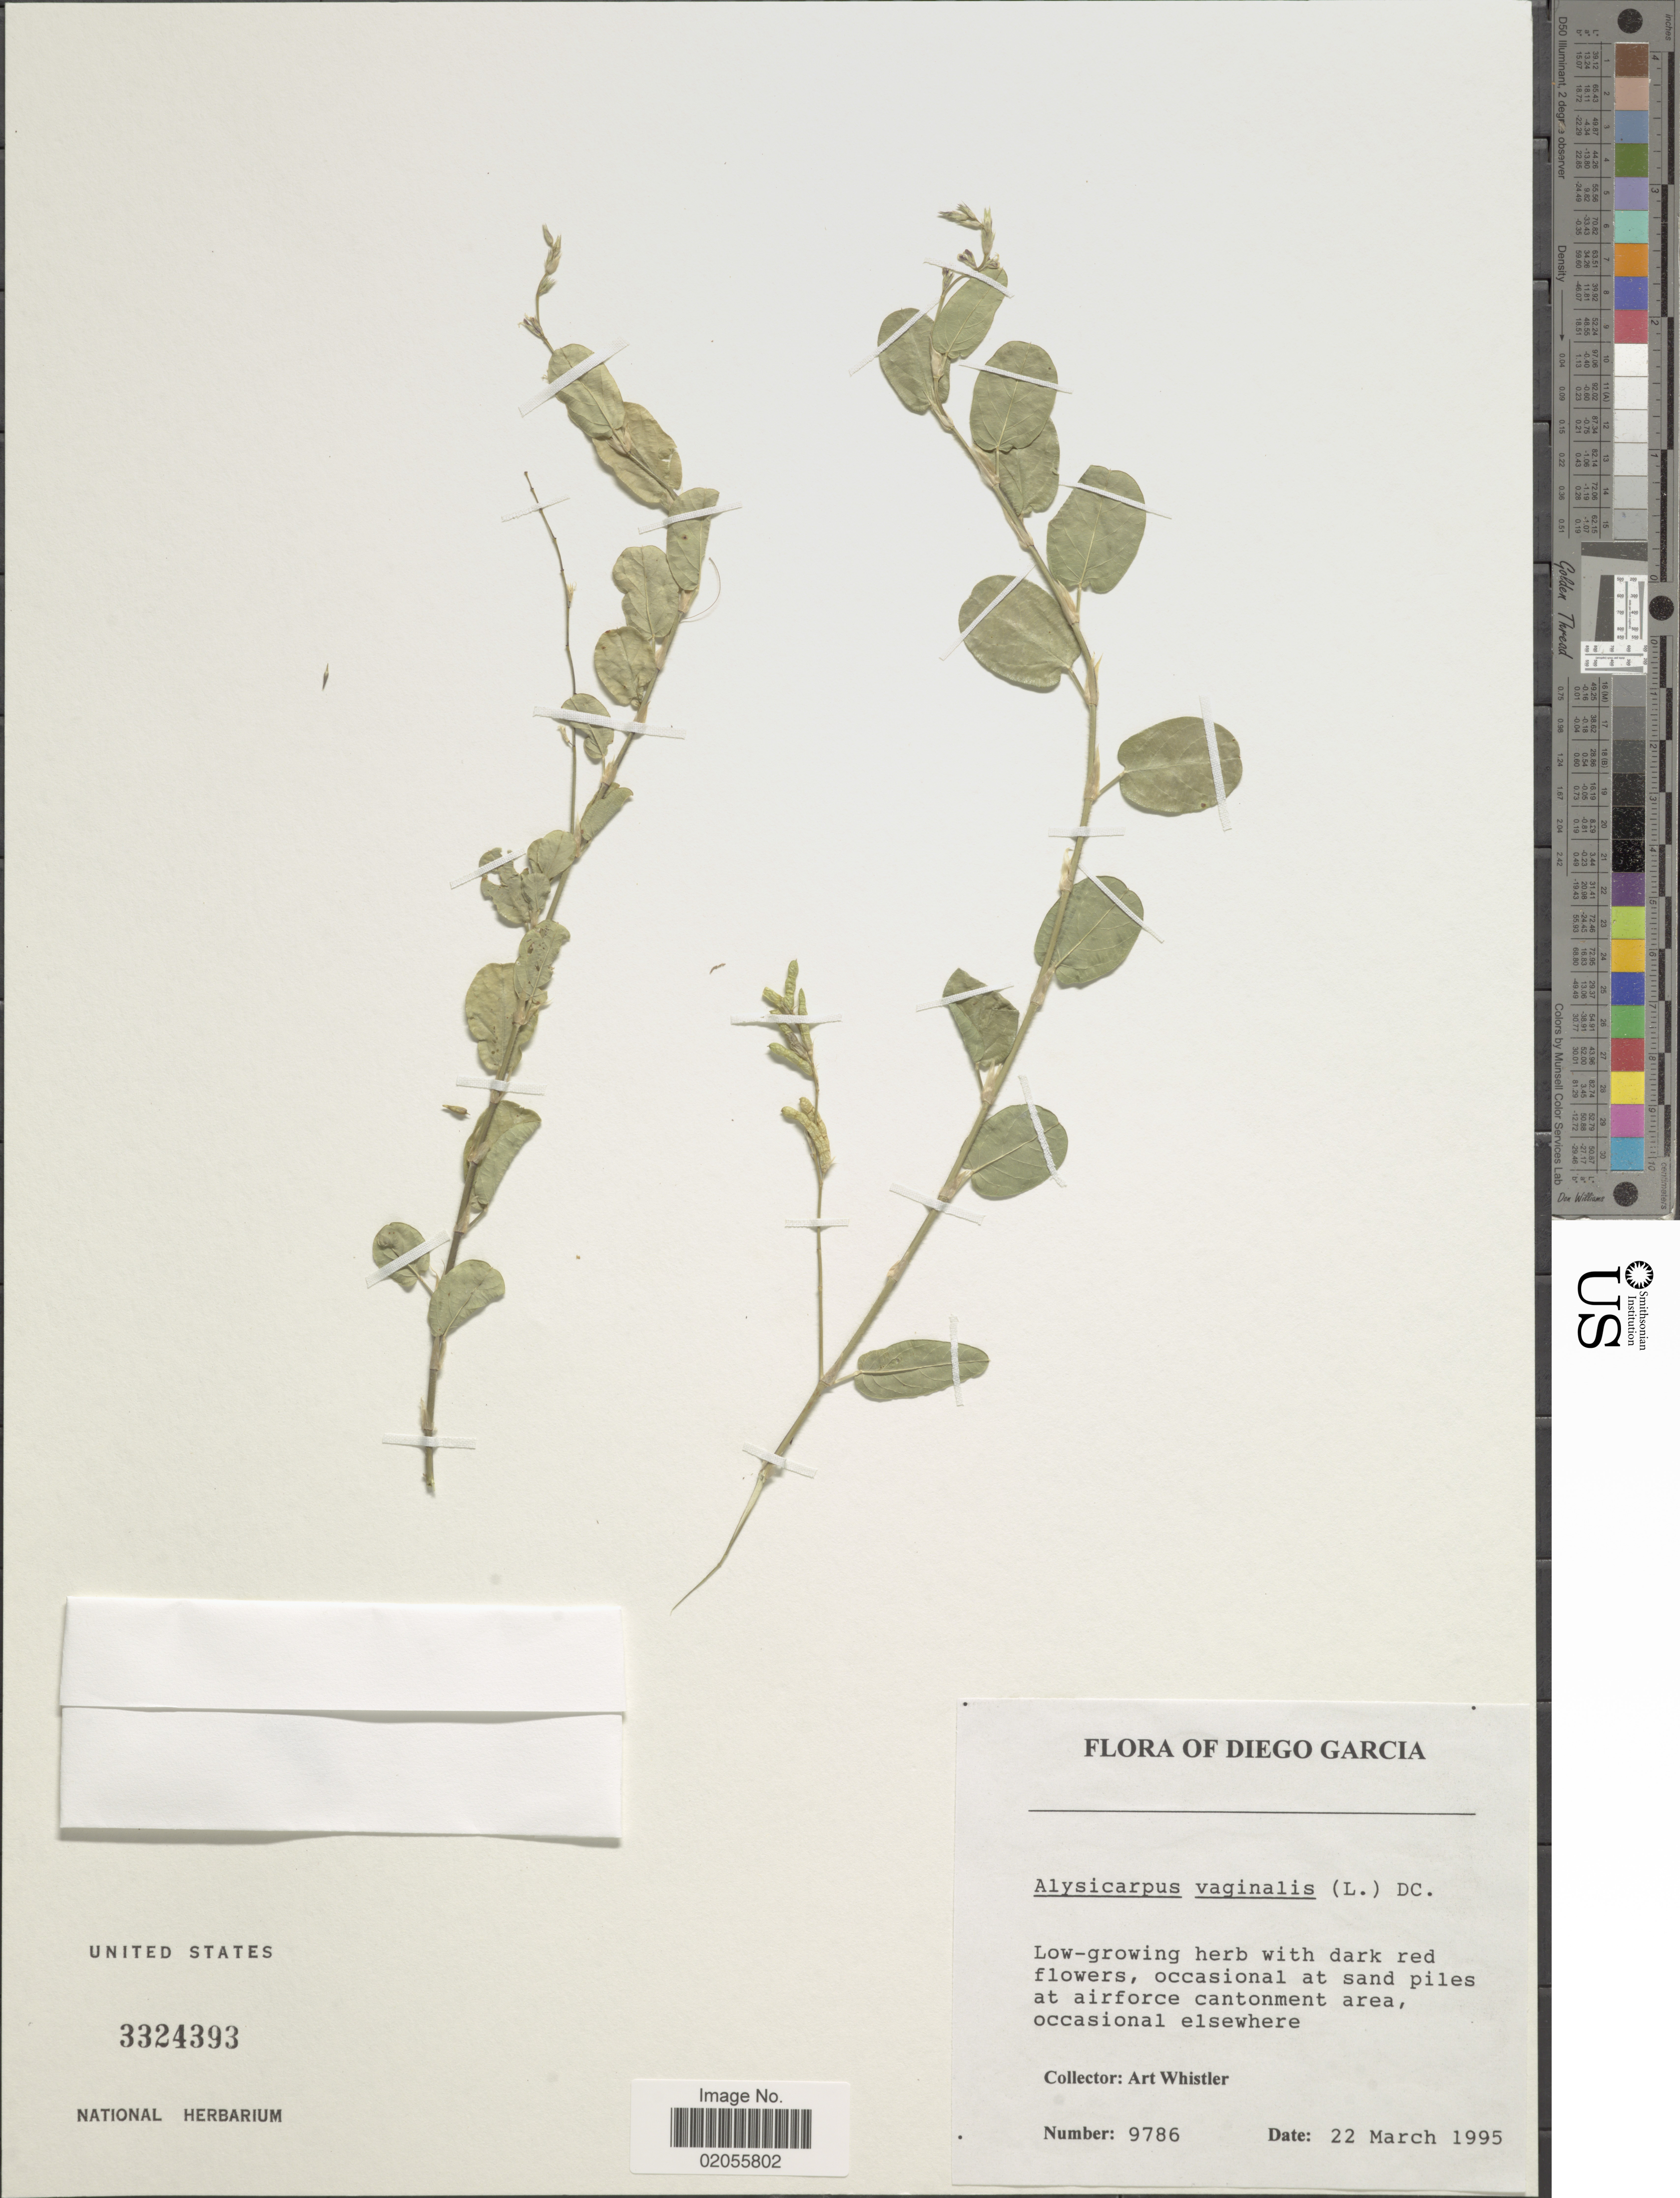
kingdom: Plantae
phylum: Tracheophyta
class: Magnoliopsida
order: Fabales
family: Fabaceae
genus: Alysicarpus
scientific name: Alysicarpus vaginalis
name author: (L.) DC.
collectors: A. Whistler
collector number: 9786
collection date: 1995-03-22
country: British Indian Ocean Territory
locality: Diego Garcia, at airforce cantonment area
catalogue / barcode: US 3324393